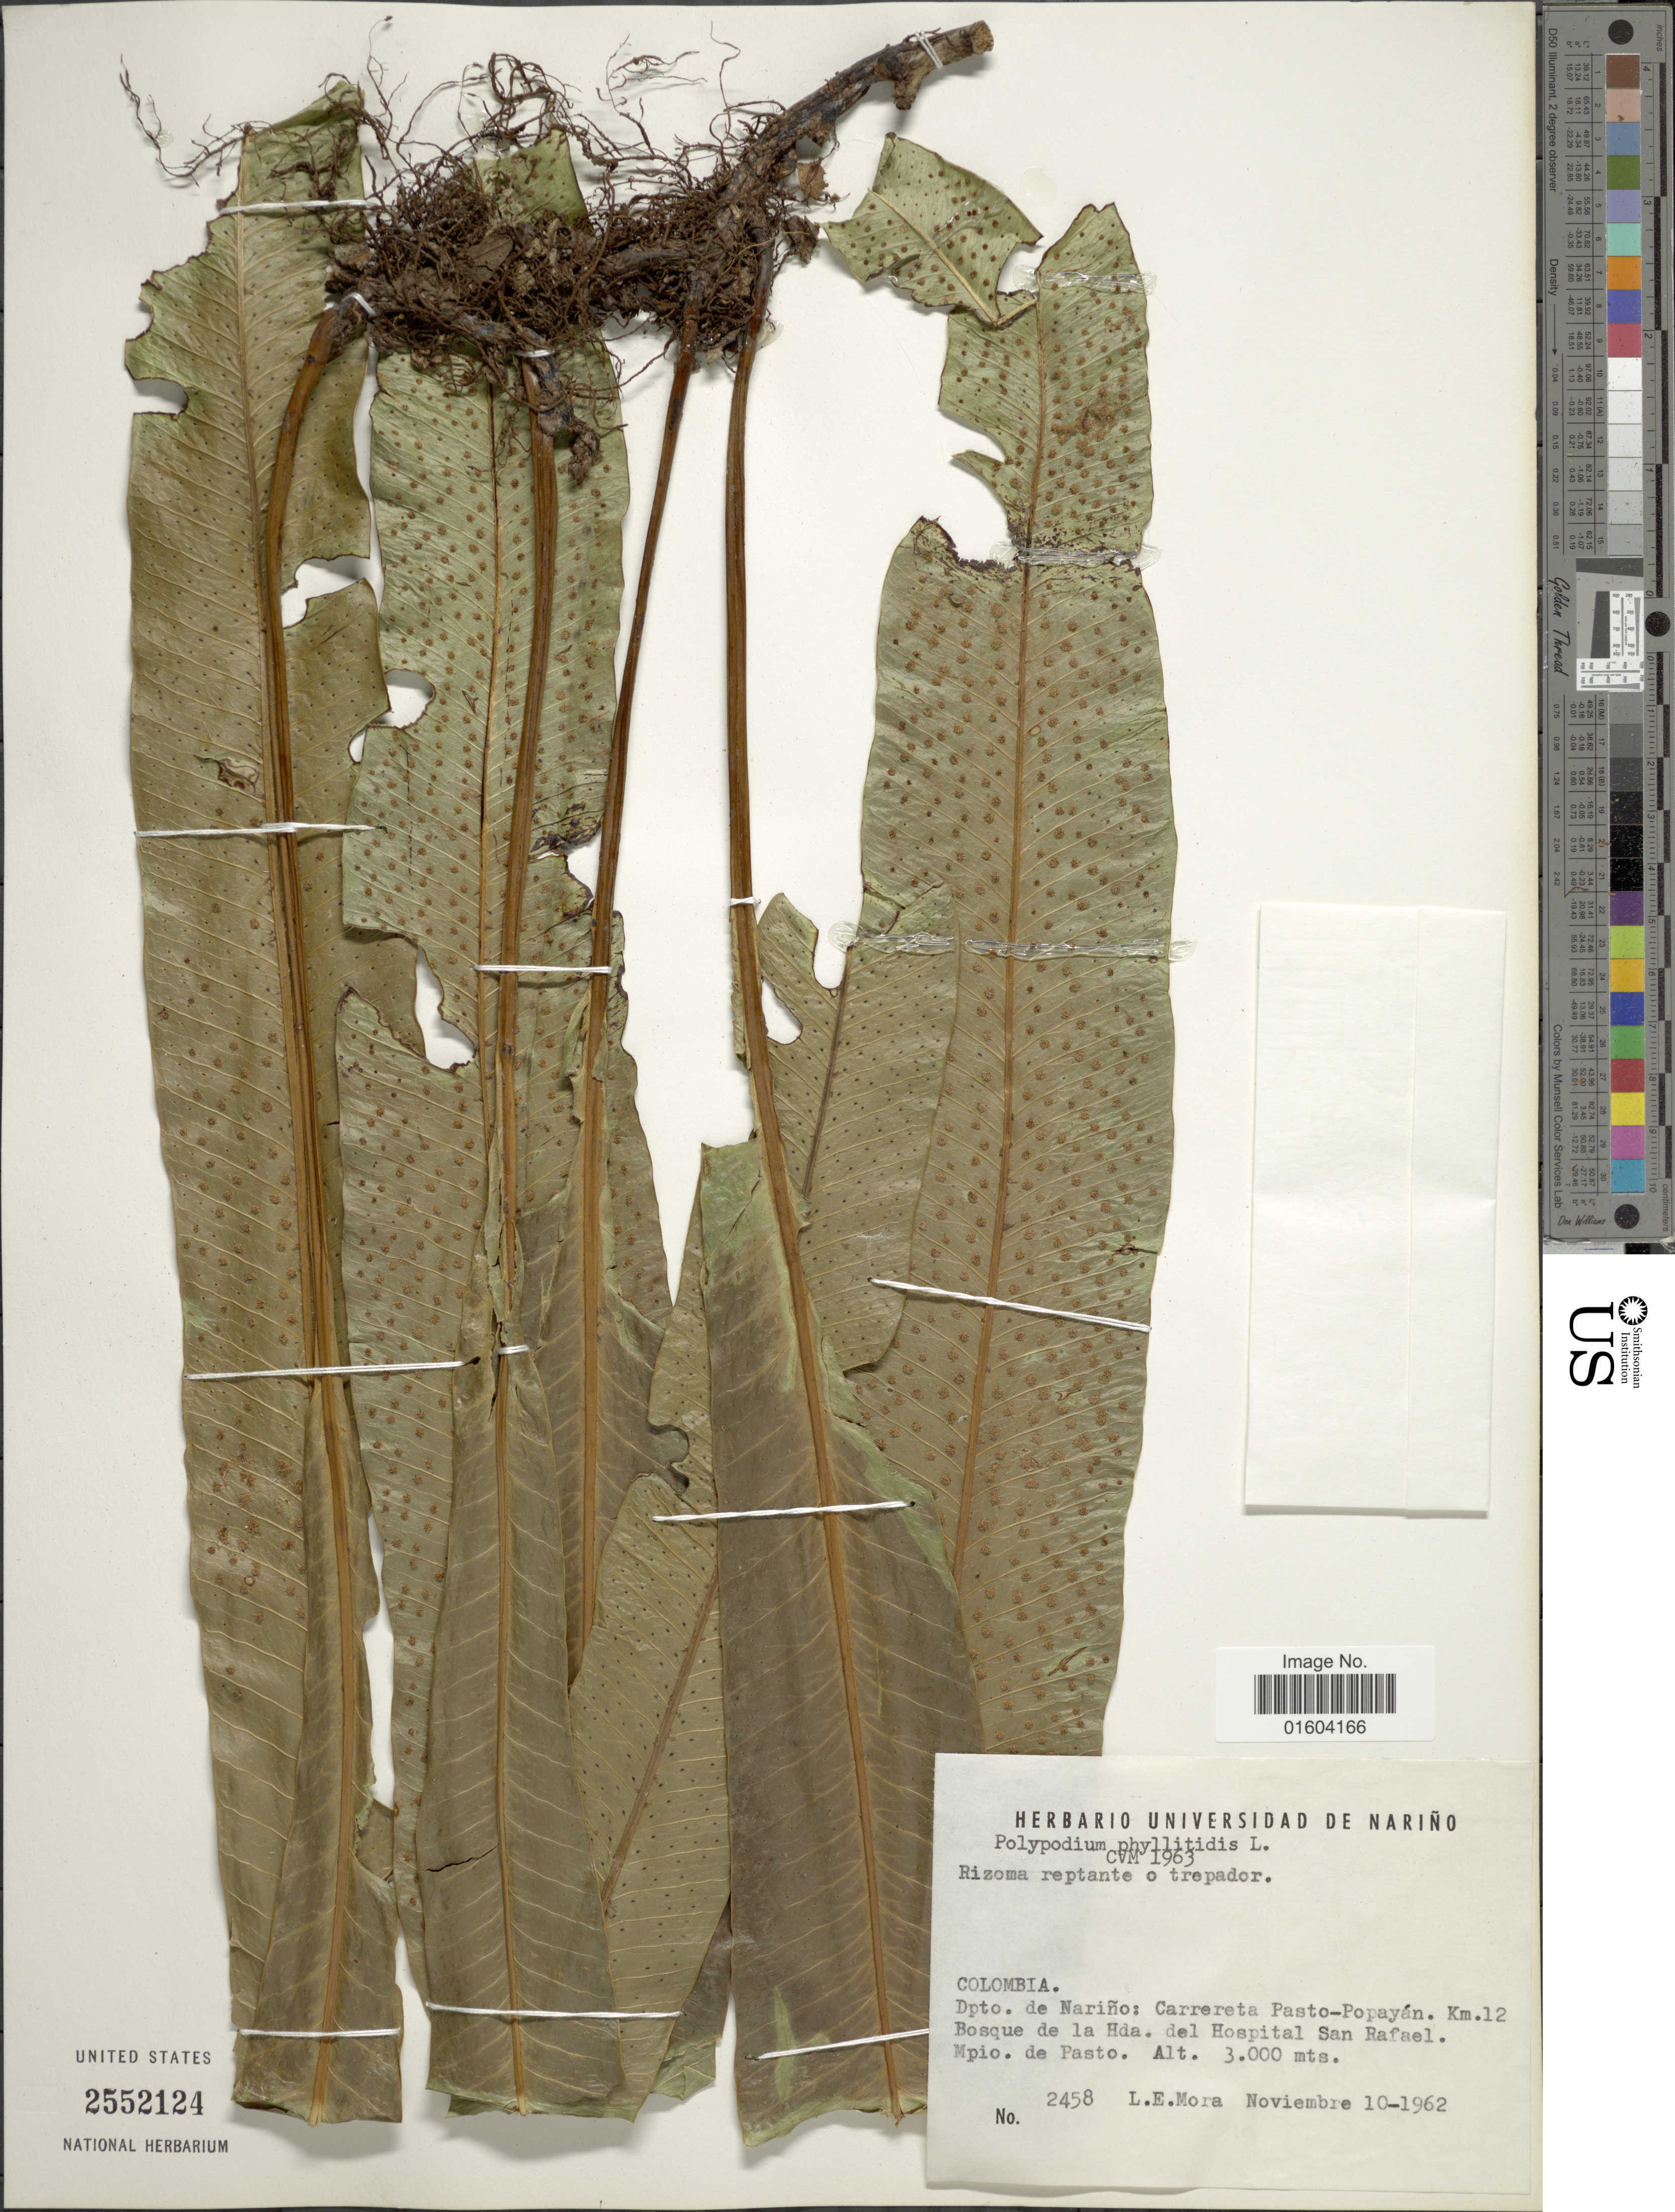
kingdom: Plantae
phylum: Tracheophyta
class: Polypodiopsida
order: Polypodiales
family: Polypodiaceae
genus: Campyloneurum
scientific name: Campyloneurum cochense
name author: (Hieron.) Ching & Farw.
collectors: L. Mora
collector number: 2458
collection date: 1962-11-10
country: Colombia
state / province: Nariño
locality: Dpto. de Narino: Carrereta Pasto-Popayan. Km. 12 Bosque de la Hda. del Hospital San Rafael, Mpio. de Pasto.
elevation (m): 3000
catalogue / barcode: US 2552124